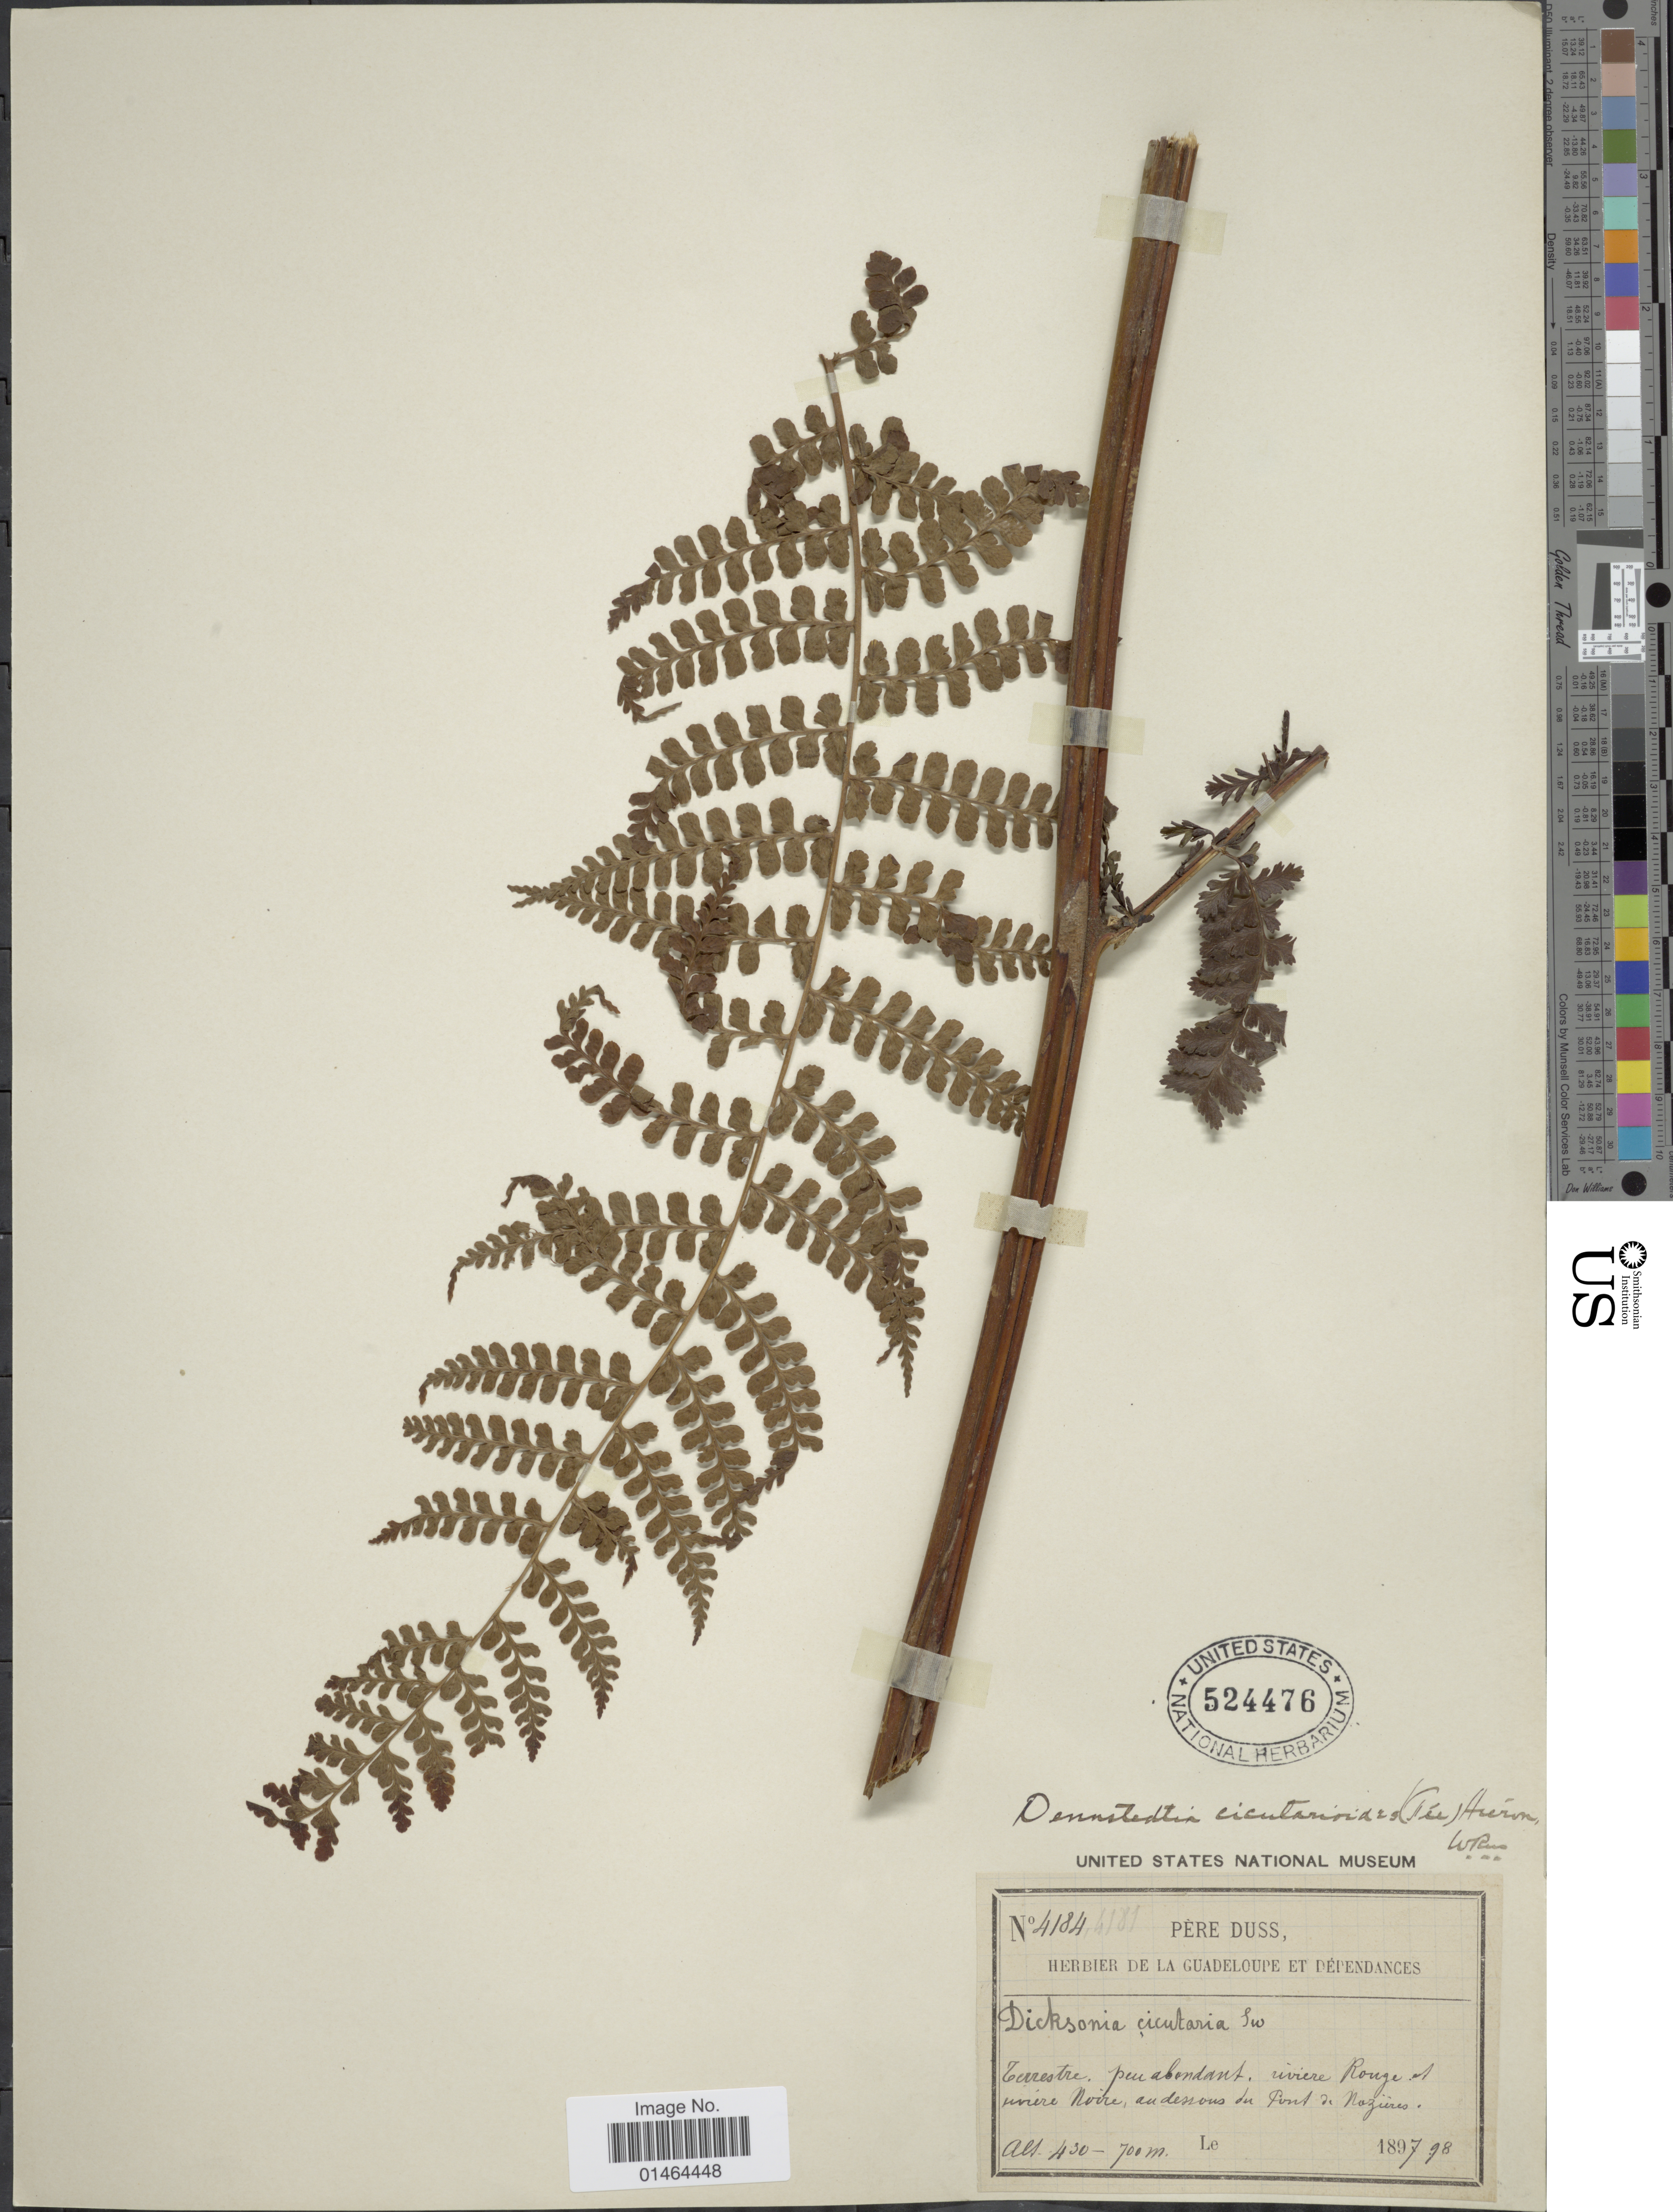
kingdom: Plantae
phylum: Tracheophyta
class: Polypodiopsida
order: Polypodiales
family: Dennstaedtiaceae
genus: Dennstaedtia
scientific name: Dennstaedtia dissecta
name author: (Sw.) T. Moore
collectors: Père Duss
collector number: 4184/4181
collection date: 1897/1898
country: Guadeloupe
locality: Terrestre peu abondant, riviere Rouge et riviere Noire, au dessous du Pont de Nozières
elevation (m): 430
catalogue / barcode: US 524476